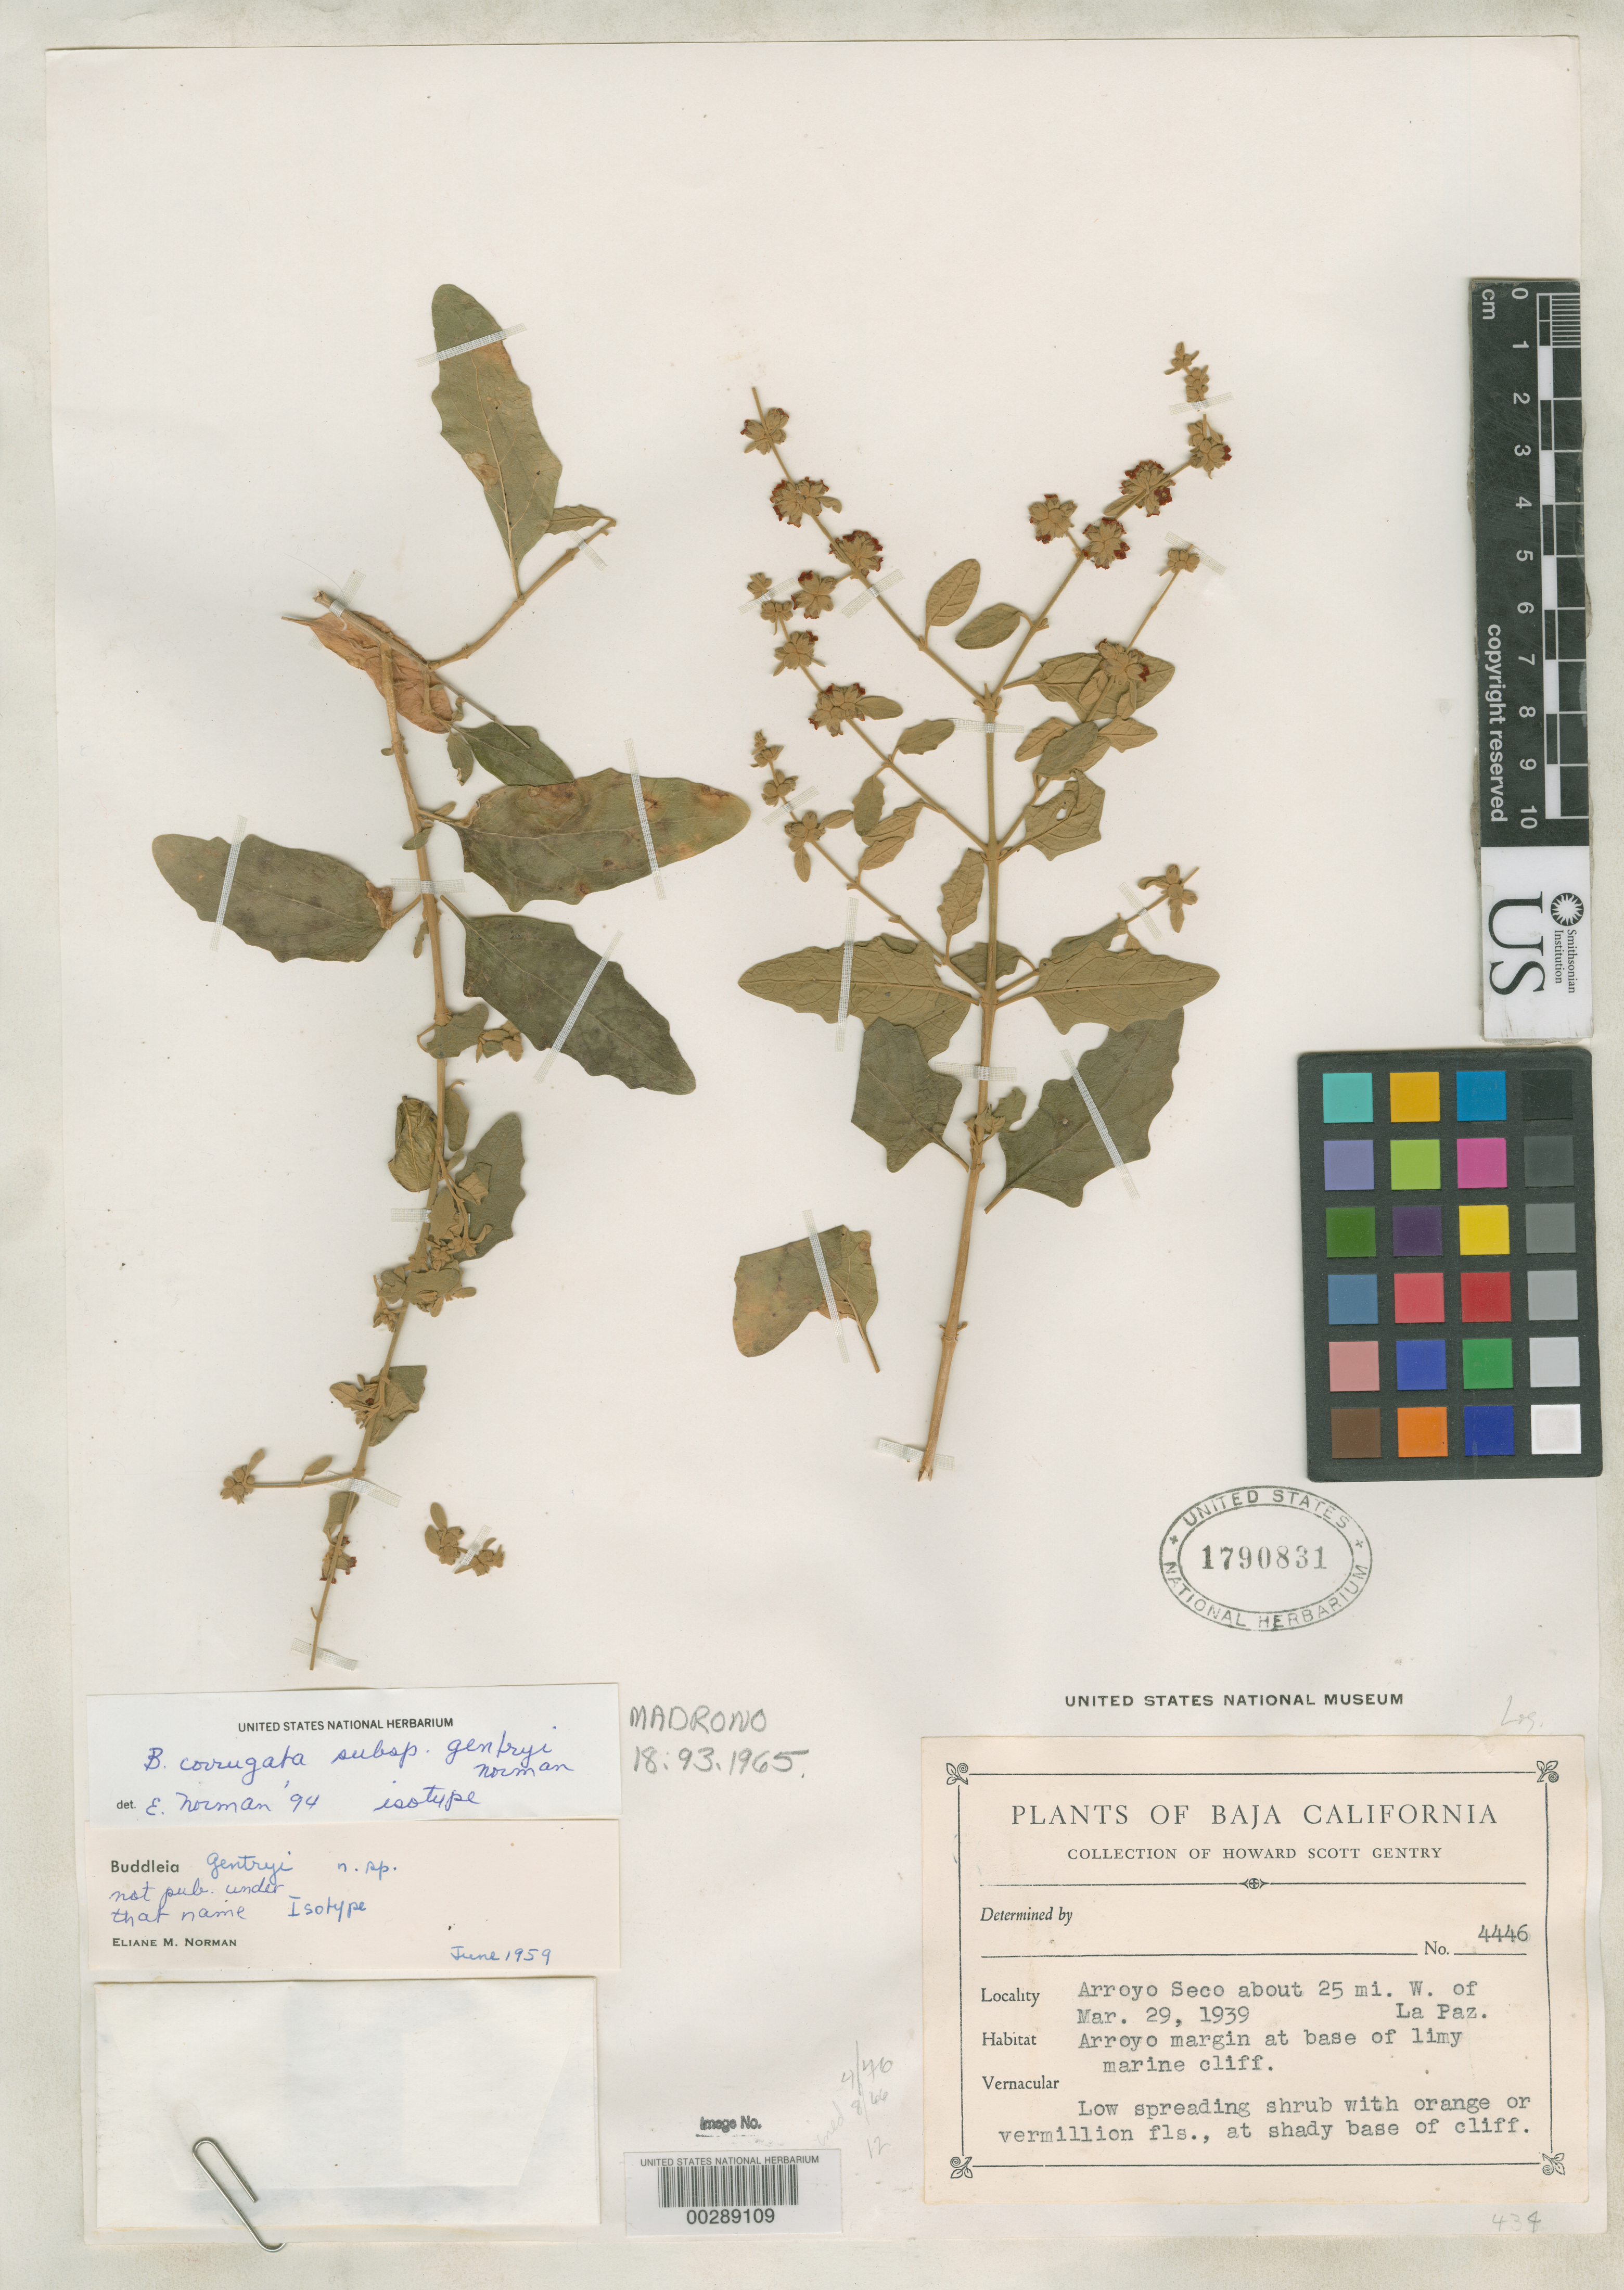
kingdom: Plantae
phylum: Tracheophyta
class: Magnoliopsida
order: Lamiales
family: Scrophulariaceae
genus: Buddleja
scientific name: Buddleja corrugata subsp. gentryi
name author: Norman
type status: Isotype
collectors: H. S. Gentry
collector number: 4446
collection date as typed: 29 Mar 1939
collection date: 1939-03-29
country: Mexico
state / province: Baja California Sur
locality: Arroyo Seco about 25 mi W of La Paz.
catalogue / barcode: US 1790831